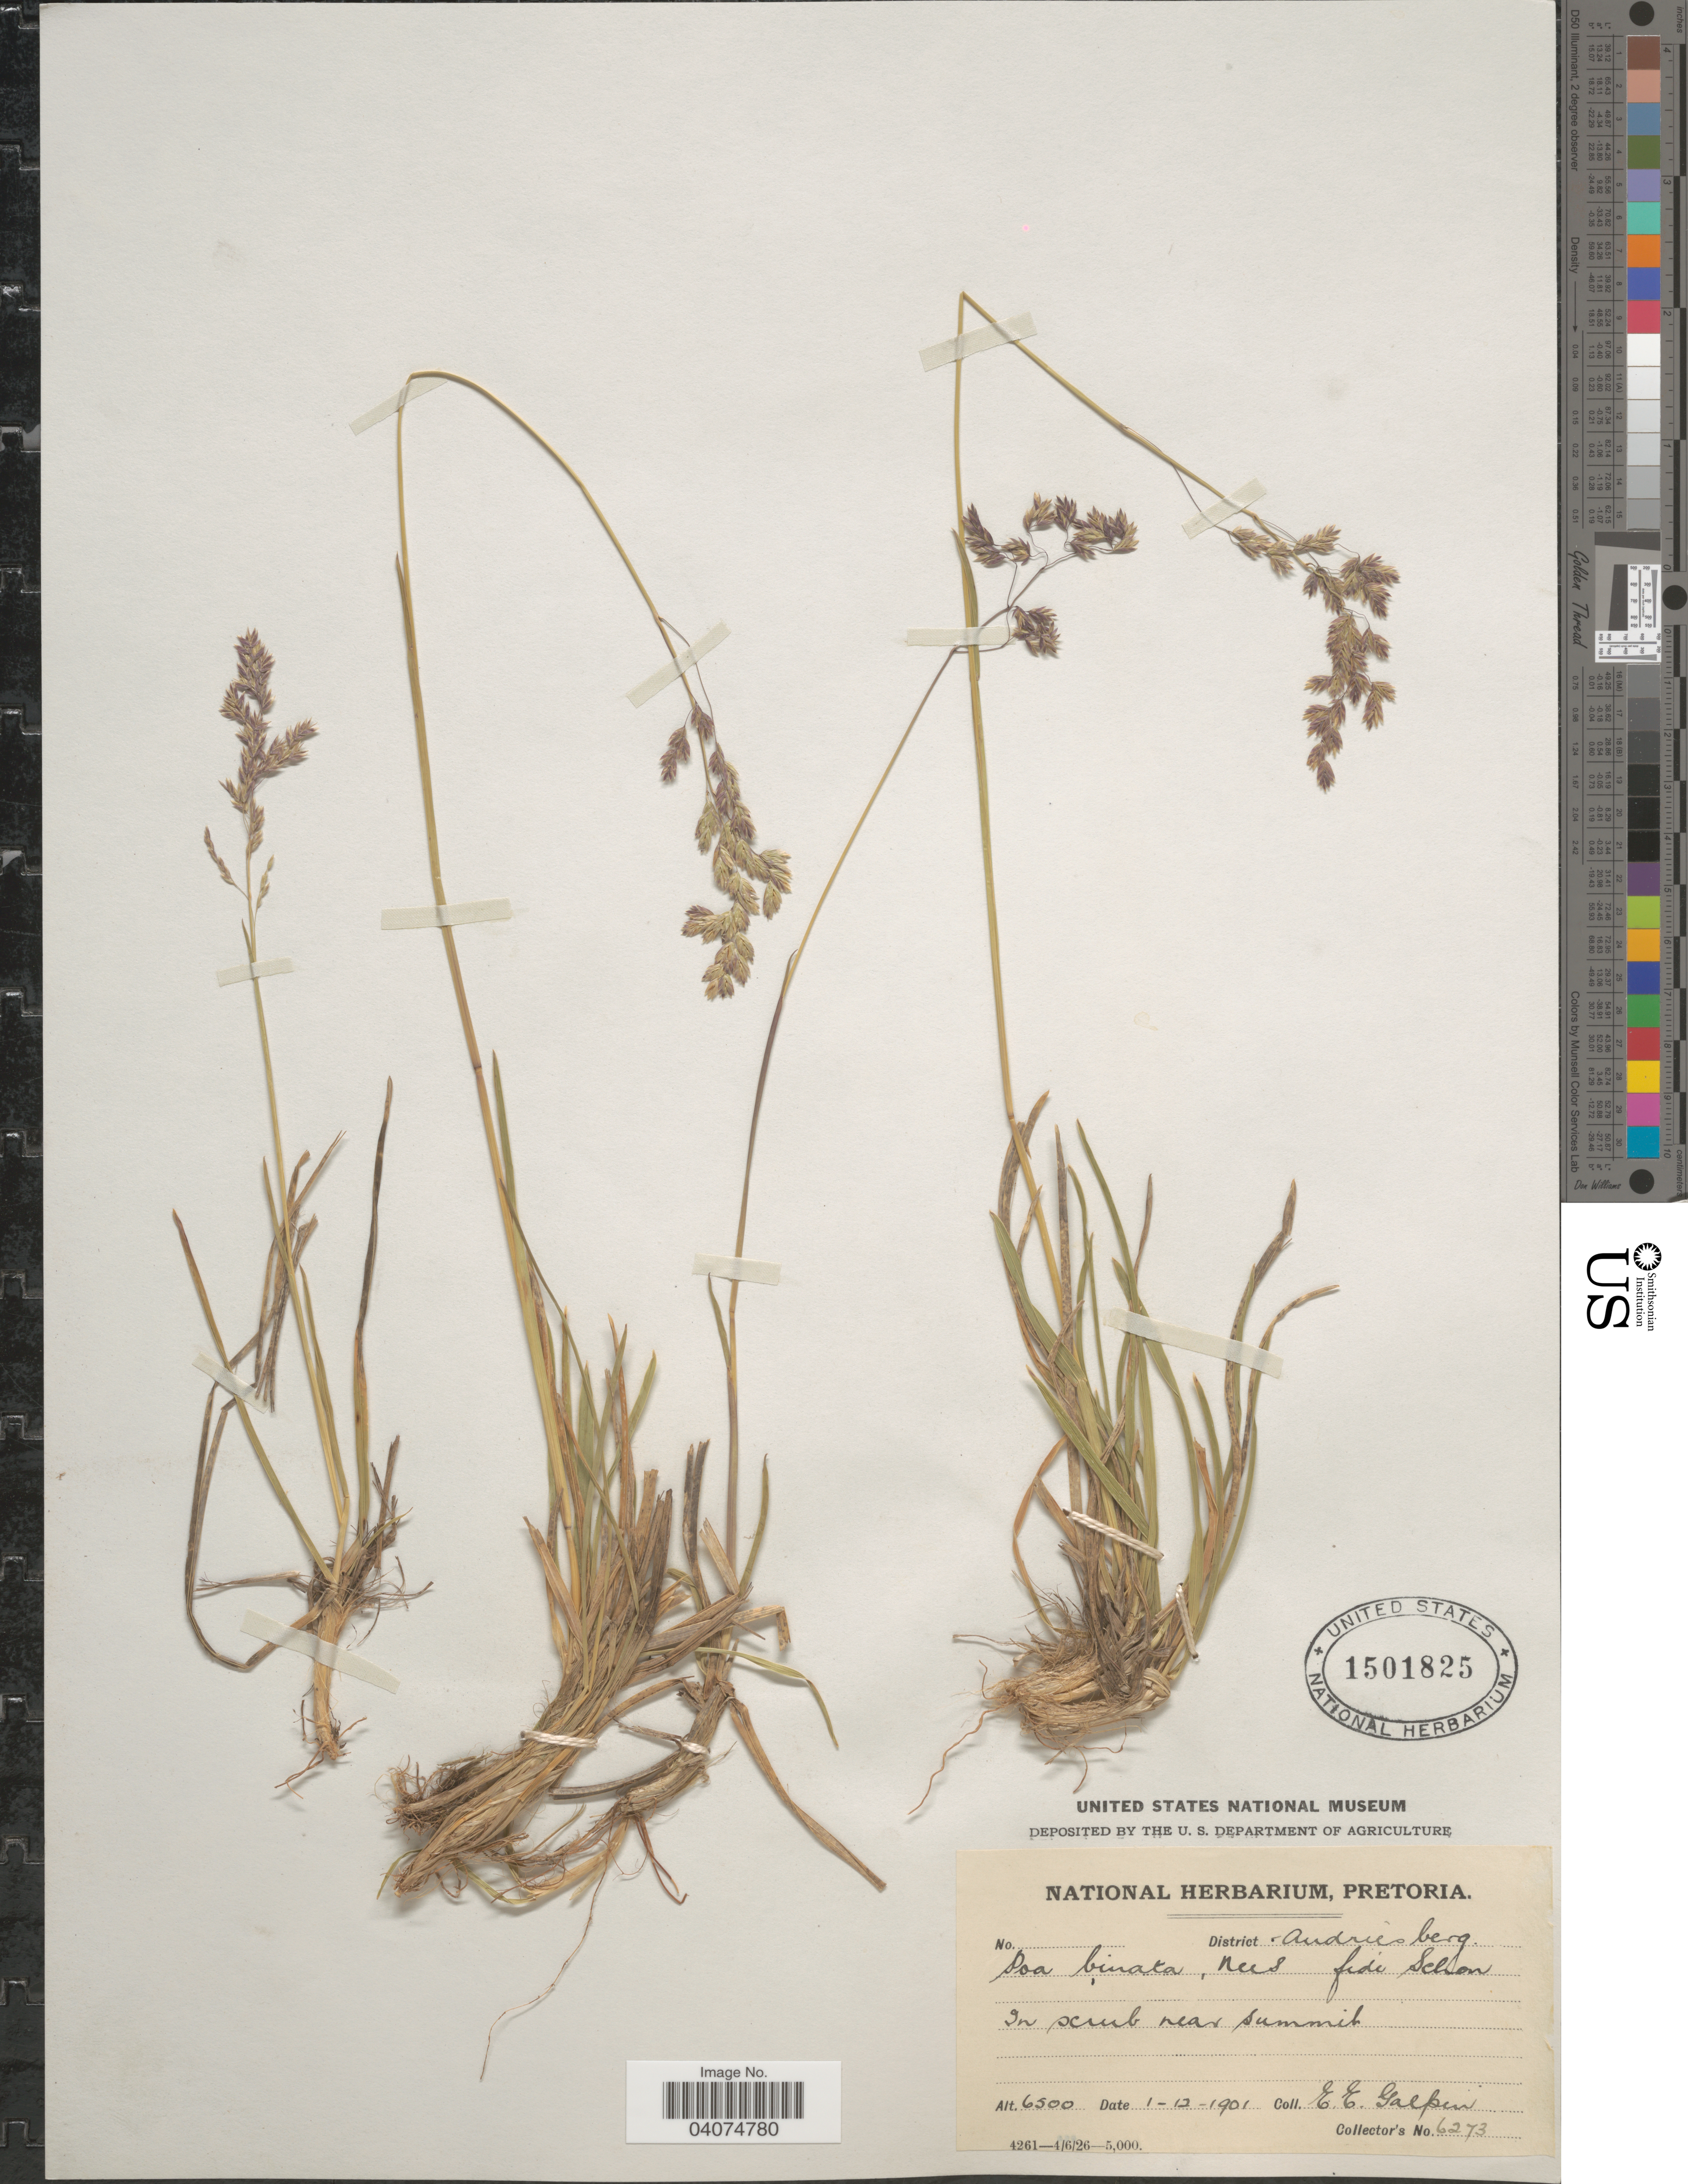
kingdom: Plantae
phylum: Tracheophyta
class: Liliopsida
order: Poales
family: Poaceae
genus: Poa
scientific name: Poa binata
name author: Nees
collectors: E. Galpin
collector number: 6273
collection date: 1901-12-01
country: South Africa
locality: District Andriesberg. In scrub near summit.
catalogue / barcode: US 1501825